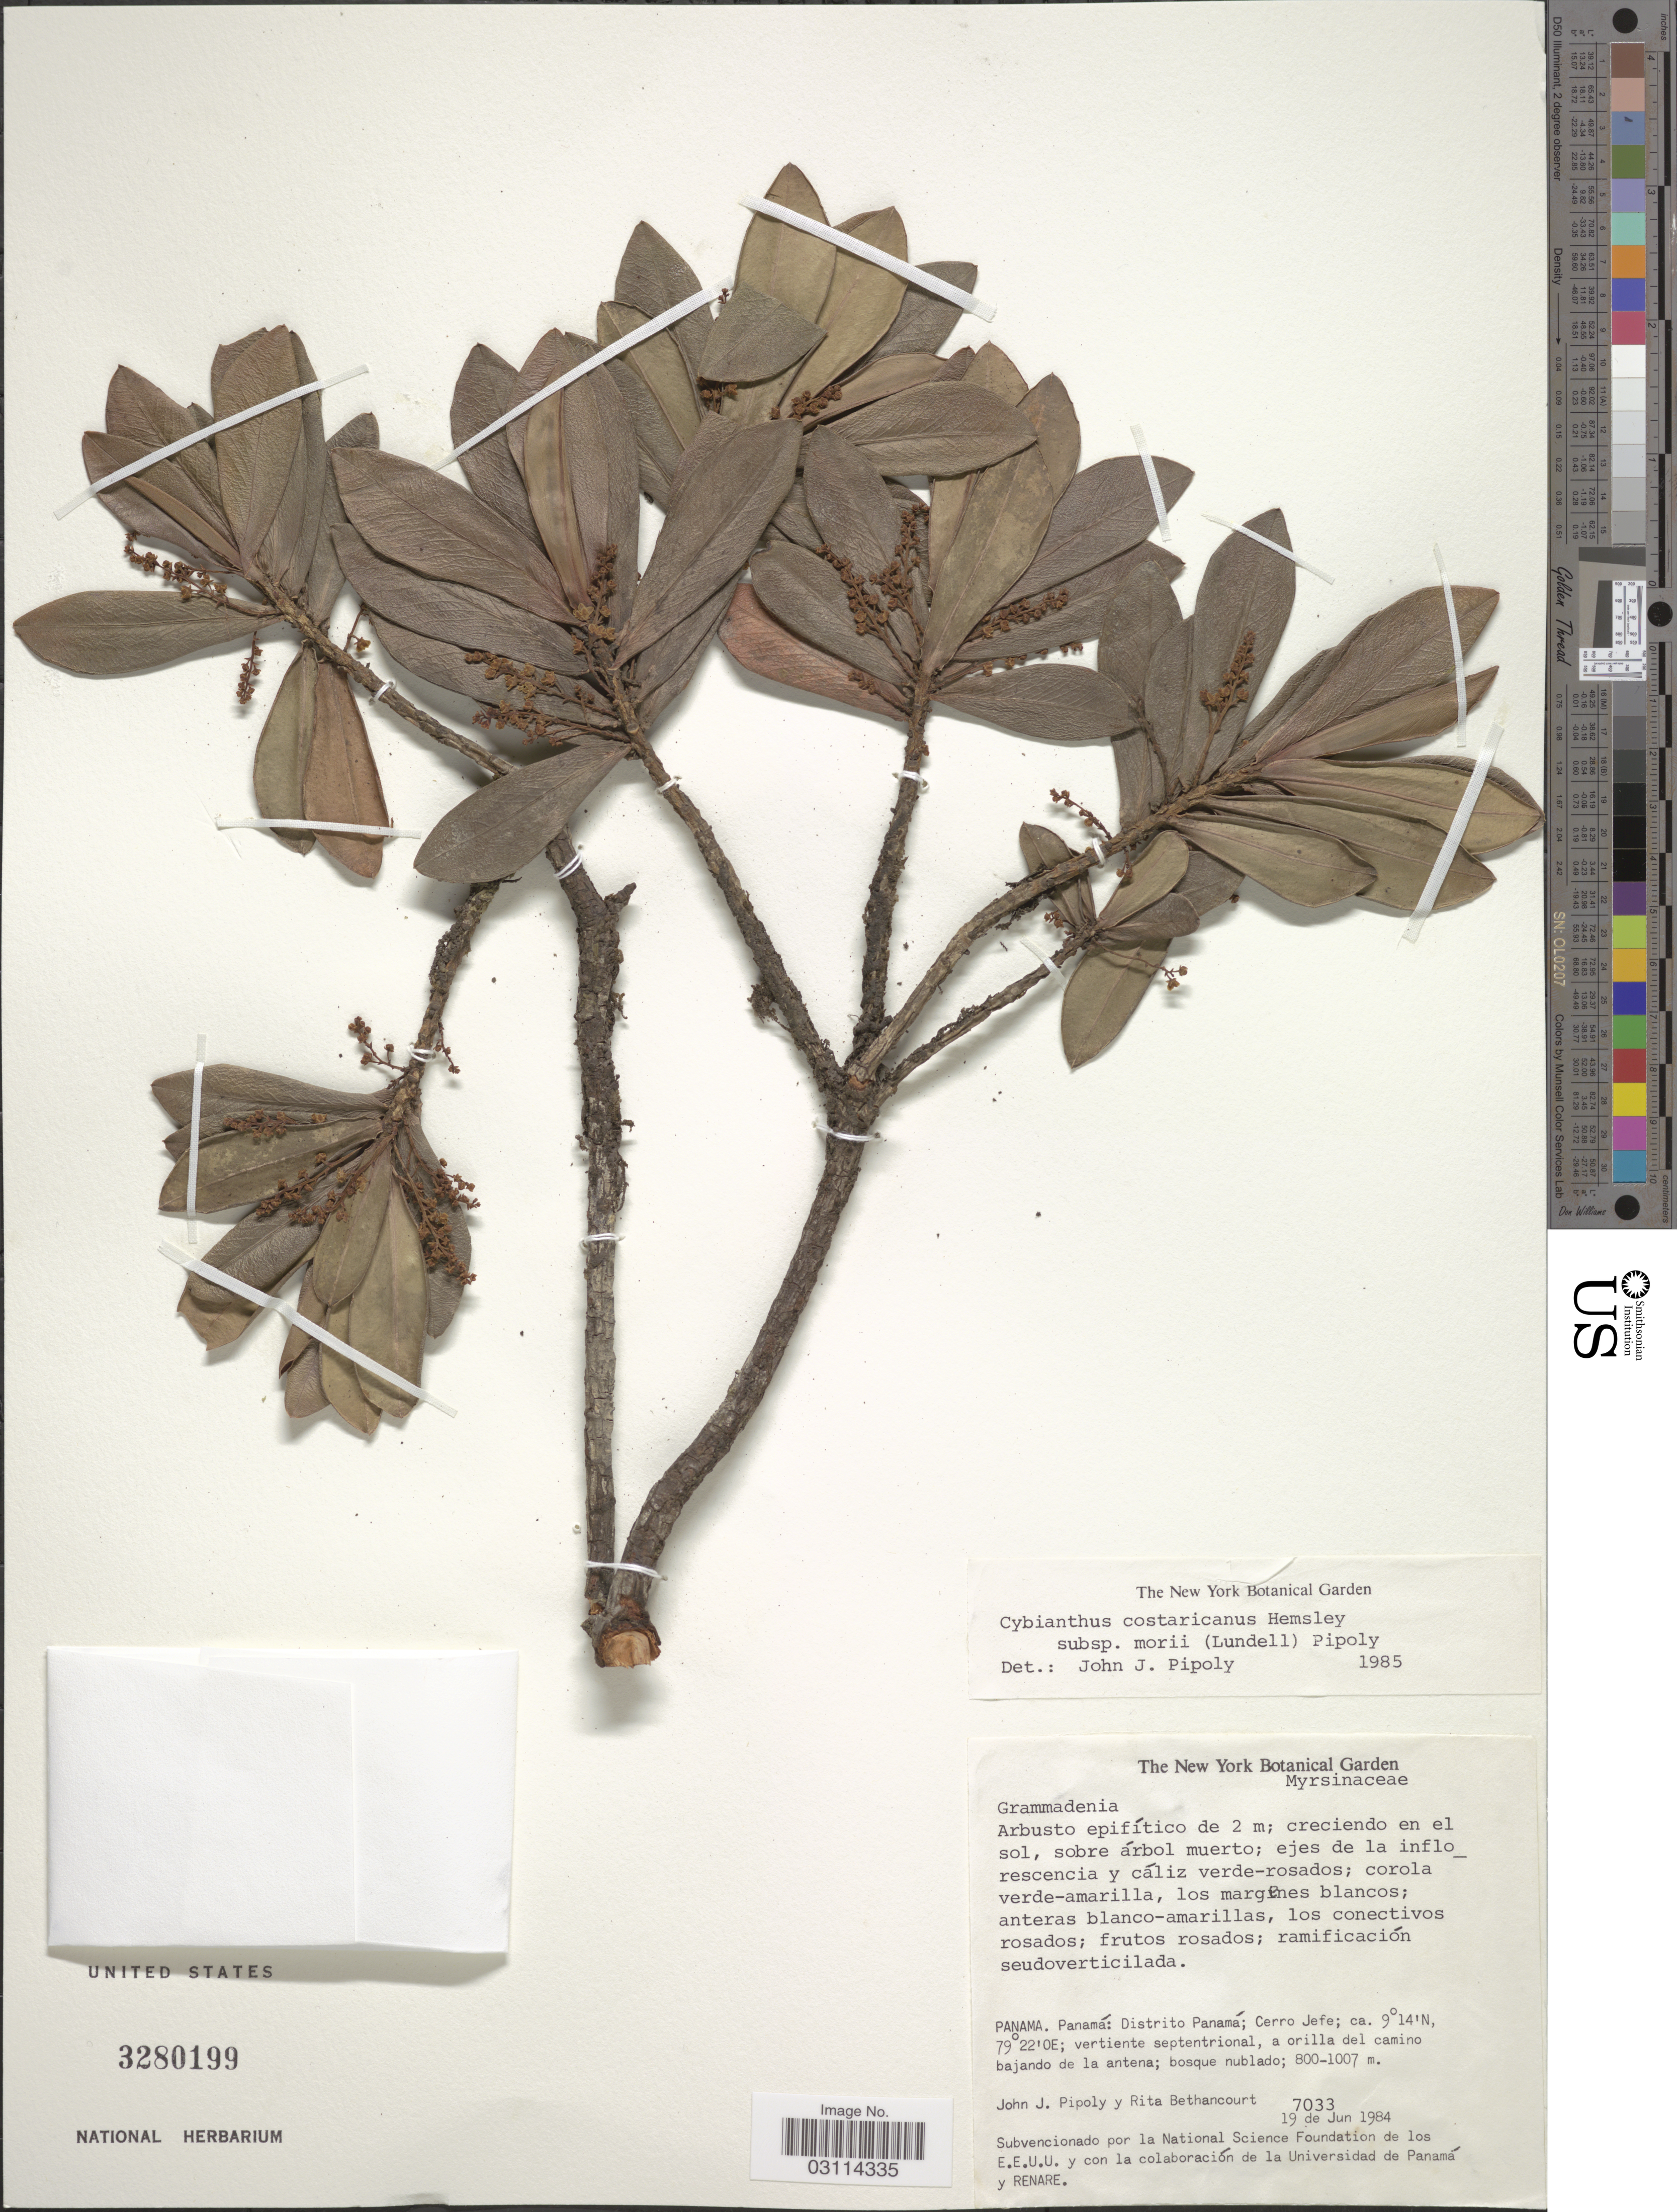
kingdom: Plantae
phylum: Tracheophyta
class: Magnoliopsida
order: Ericales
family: Primulaceae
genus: Cybianthus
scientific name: Cybianthus costaricanus subsp. morii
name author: (Lundell) Pipoly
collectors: J. J. Pipoly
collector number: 7033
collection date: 1984-06-19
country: Panama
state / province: Panamá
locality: Distrito Panamá; Cerro Jefe; vertiente septentrional, a orilla del camino bajando de la antena; bosque nublado.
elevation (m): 800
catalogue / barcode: US 3280199